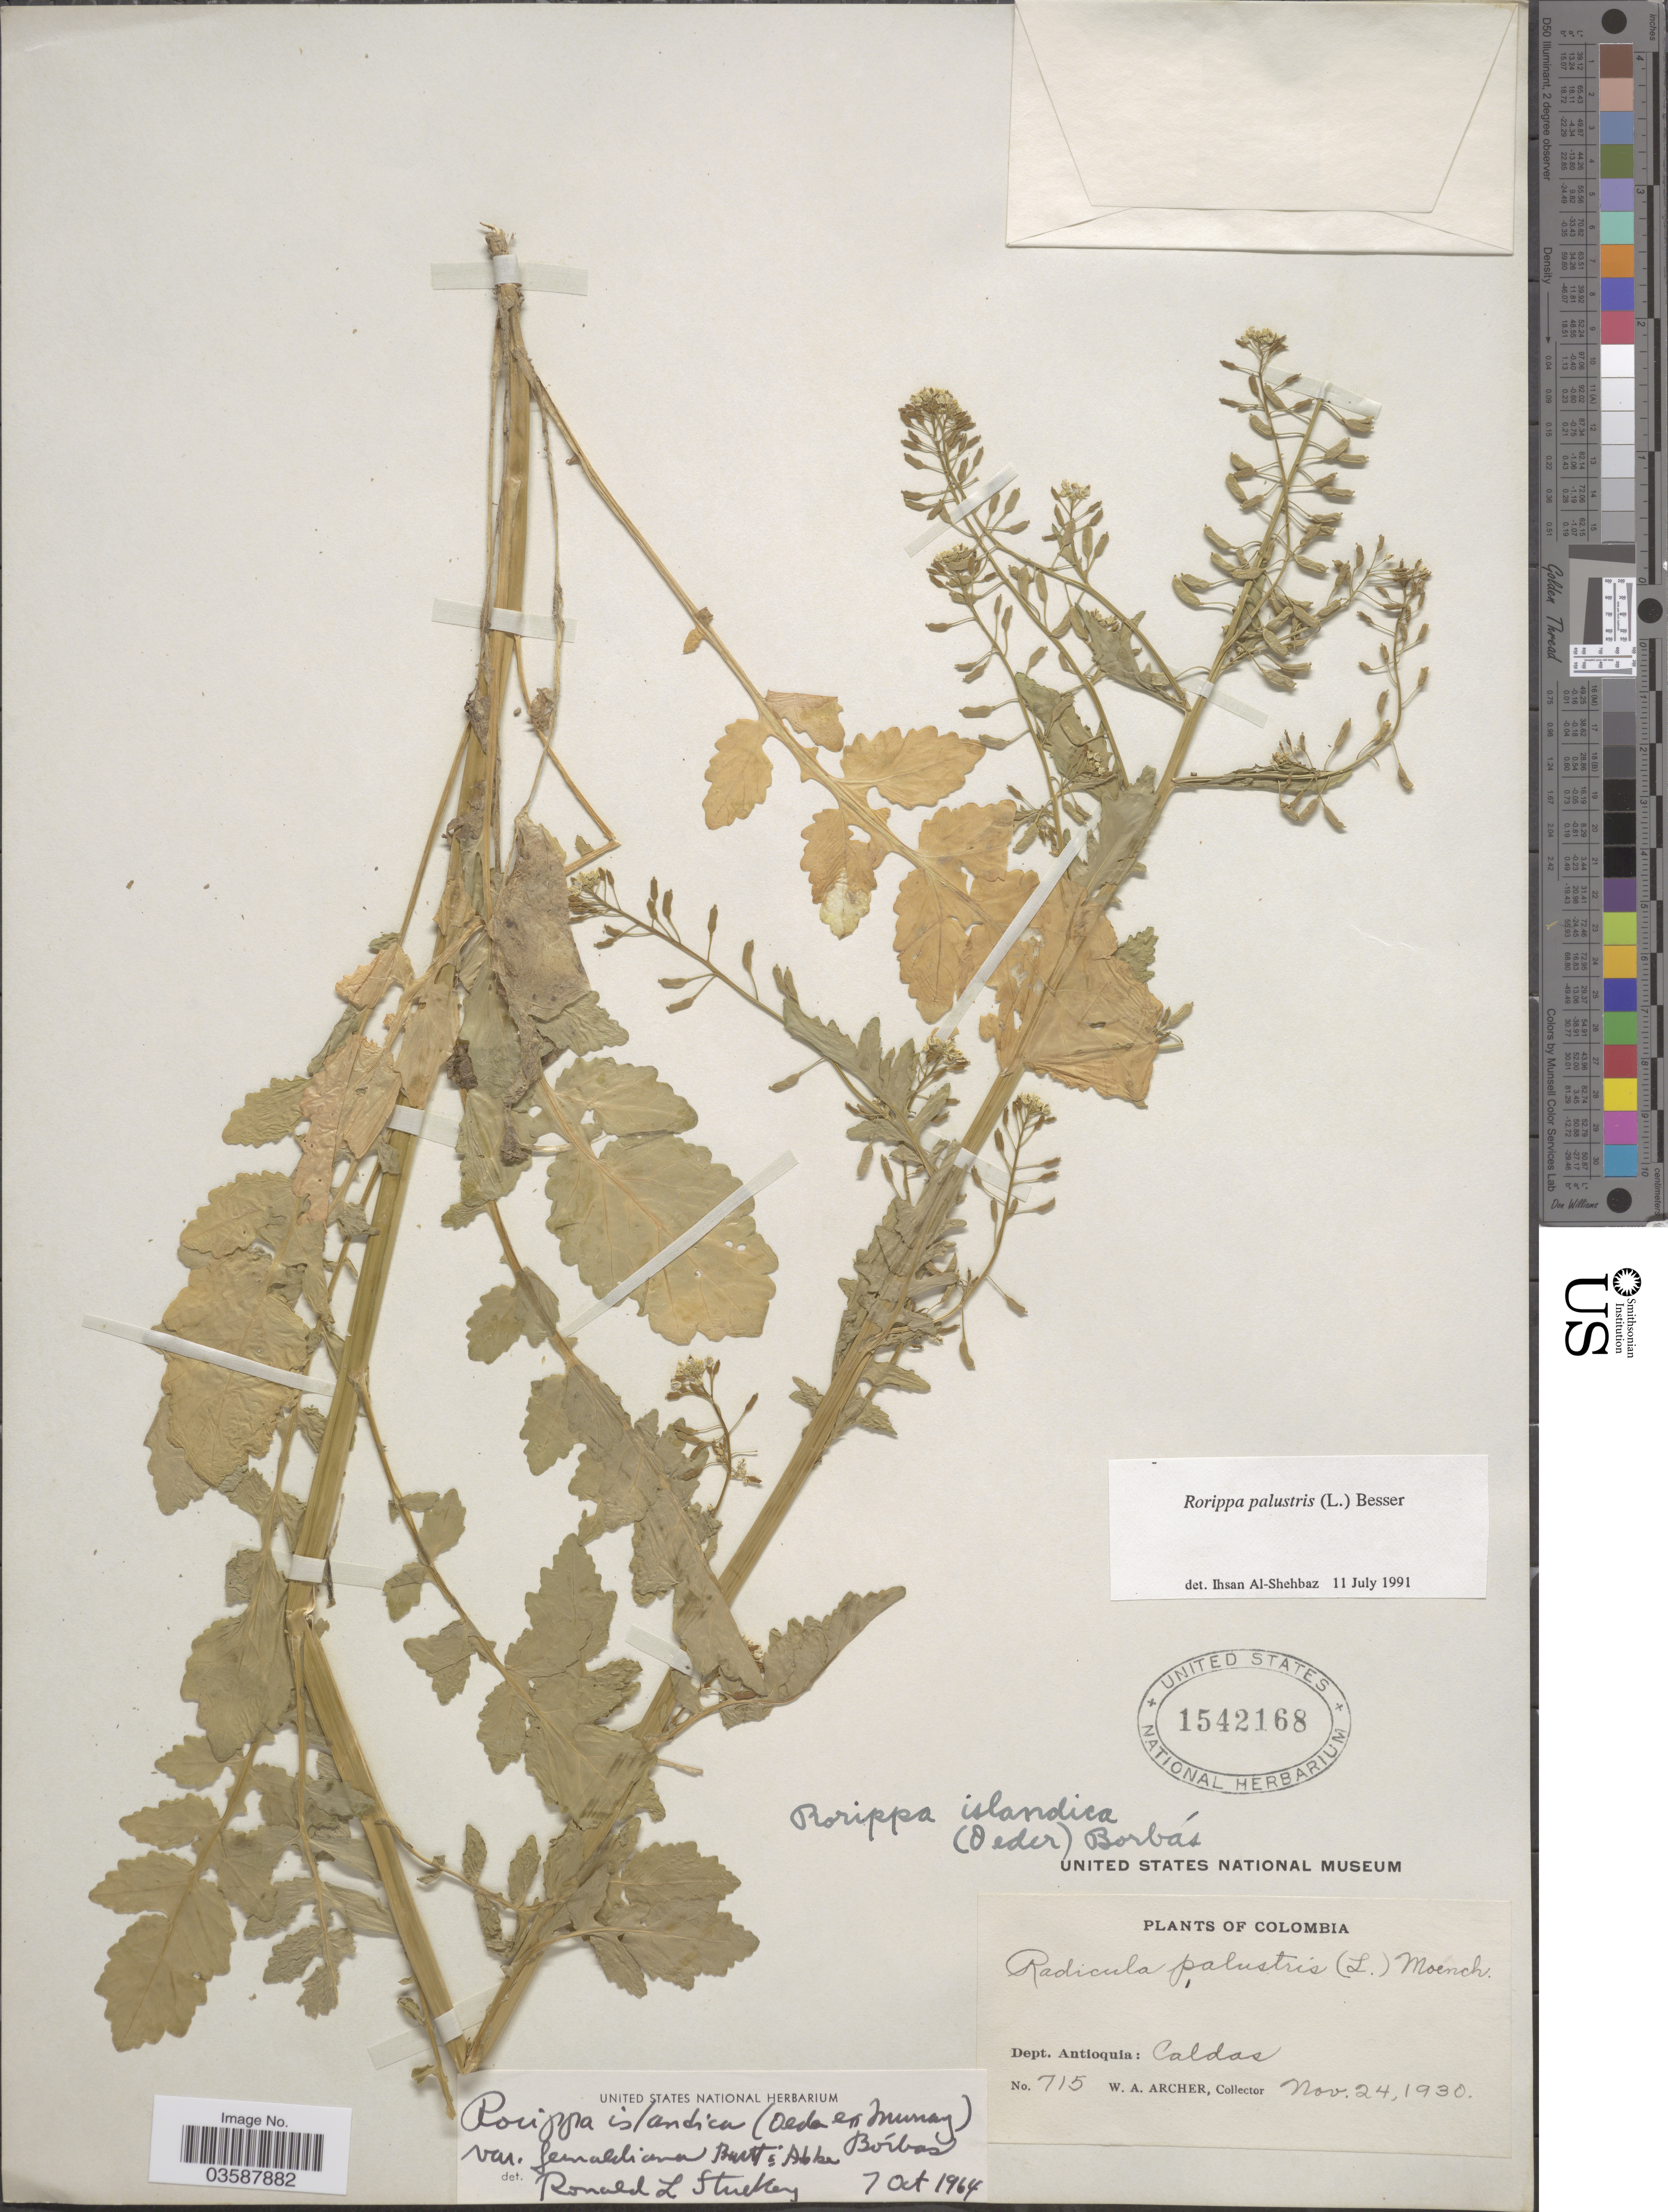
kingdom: Plantae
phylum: Tracheophyta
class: Magnoliopsida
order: Brassicales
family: Brassicaceae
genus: Rorippa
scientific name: Rorippa palustris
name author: (L.) Besser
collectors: W. Archer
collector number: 715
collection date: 1930-11-24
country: Colombia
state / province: Antioquia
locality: Dept. Antioquia: Caldas.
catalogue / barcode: US 1542168